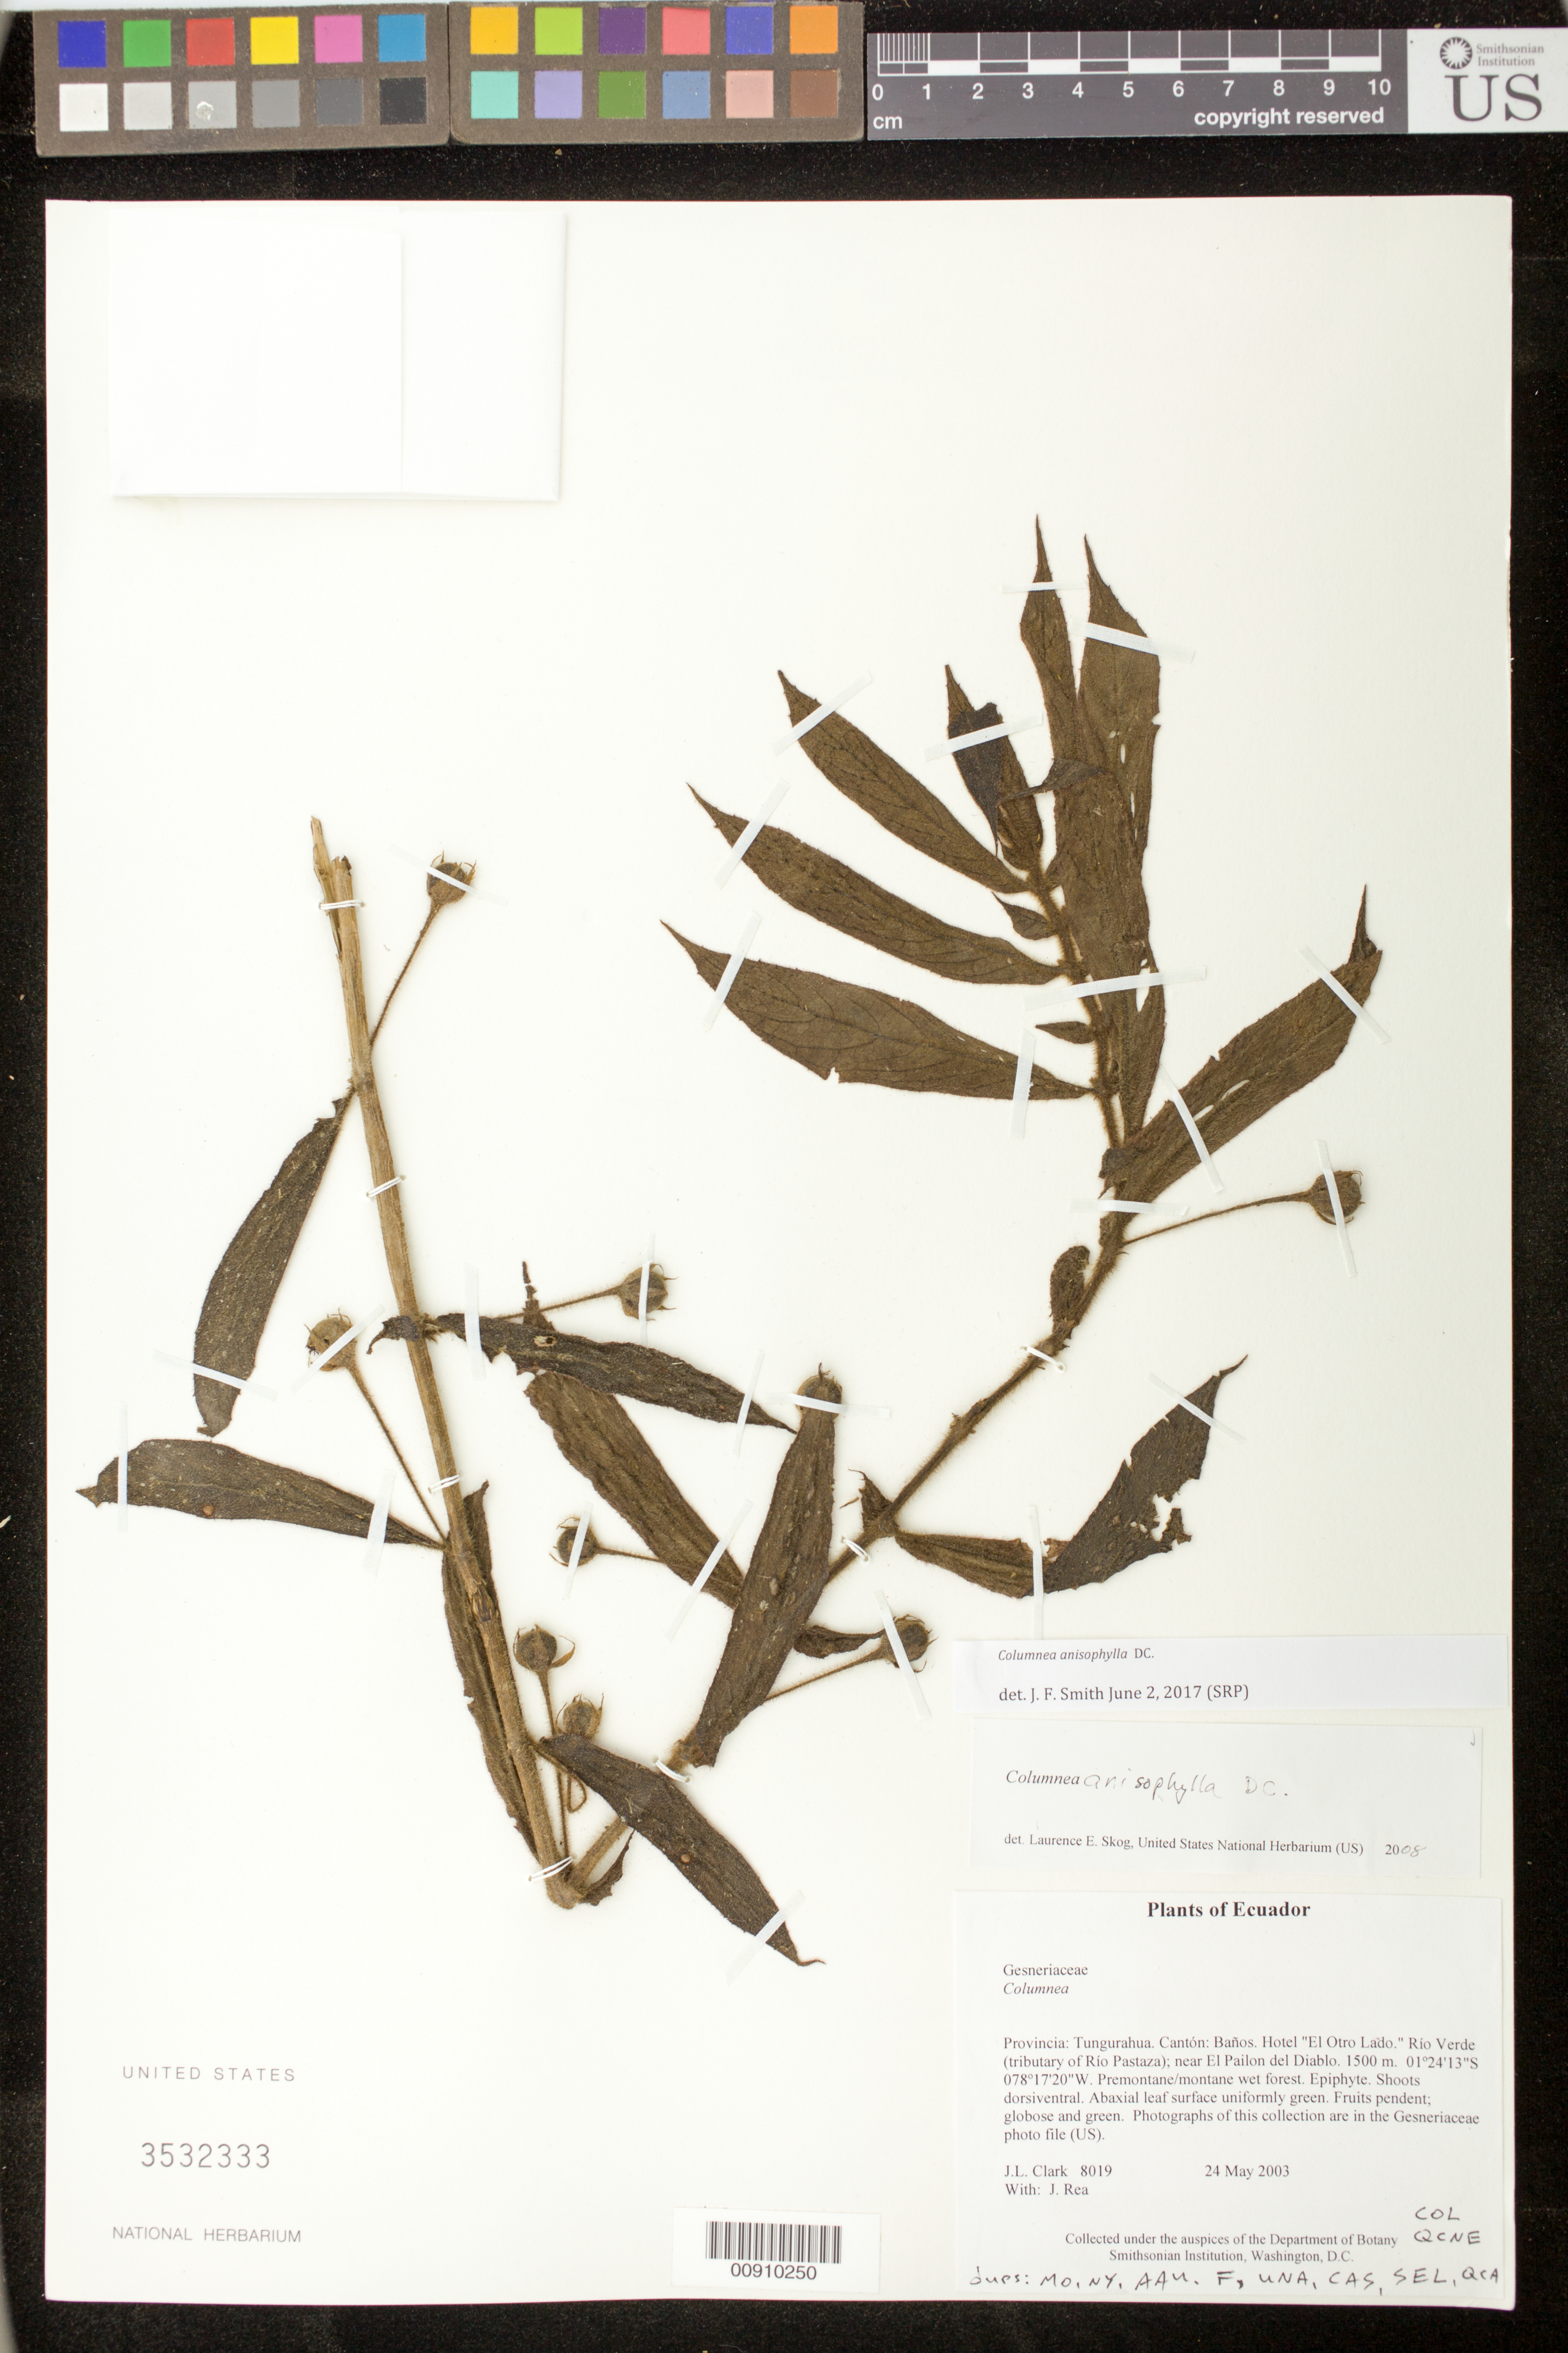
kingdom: Plantae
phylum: Tracheophyta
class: Magnoliopsida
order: Lamiales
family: Gesneriaceae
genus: Columnea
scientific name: Columnea anisophylla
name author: DC.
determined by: Smith, J. F.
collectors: J. L. Clark & J. Rea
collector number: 8019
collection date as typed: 24 May 2003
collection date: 2003-05-24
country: Ecuador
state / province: Tungurahua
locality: Baños. Hotel "El Otro Lado." Río Verde (tributary of Río Pastaza); near El Pailon del Diablo.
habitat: Premontane/montane wet forest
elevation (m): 1500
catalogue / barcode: US 3532333